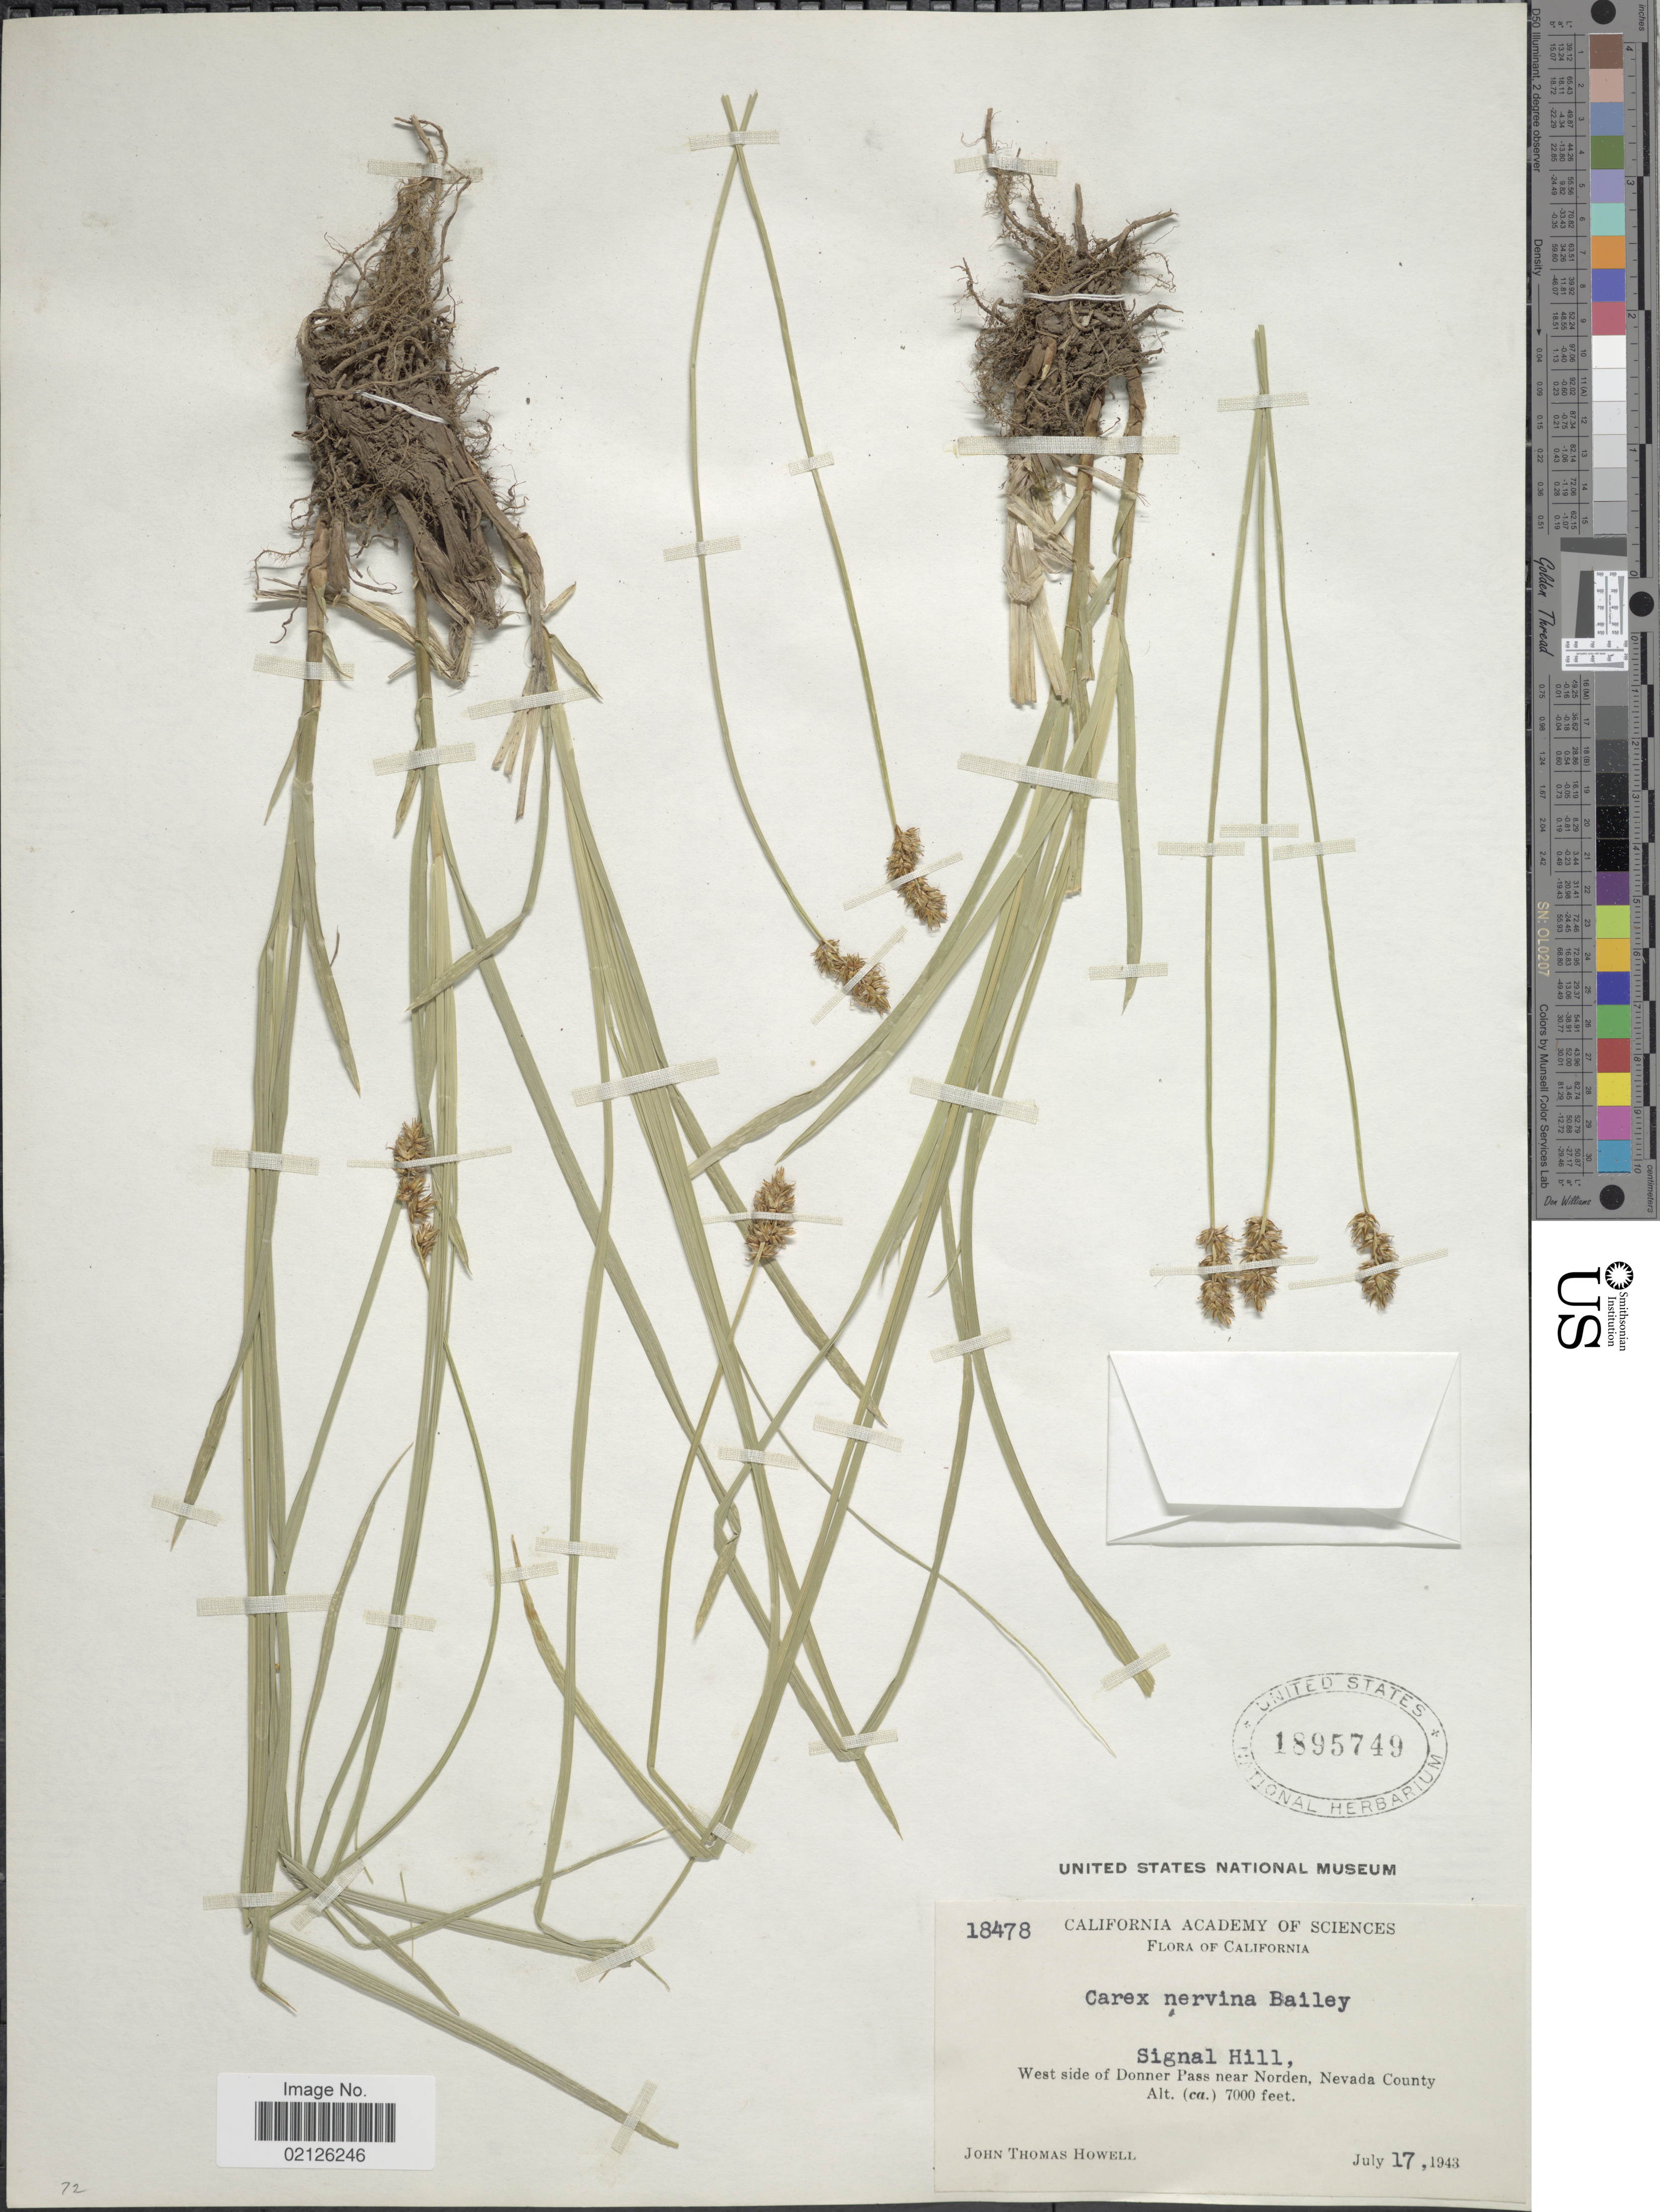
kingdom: Plantae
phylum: Tracheophyta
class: Liliopsida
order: Poales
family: Cyperaceae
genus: Carex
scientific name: Carex nervina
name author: L.H. Bailey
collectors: J. T. Howell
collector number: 18478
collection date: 1943-07-17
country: United States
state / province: Nevada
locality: California, Signal Hill, West side of Donner Pass near Norden, Nevada County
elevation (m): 2134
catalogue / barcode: US 1895749